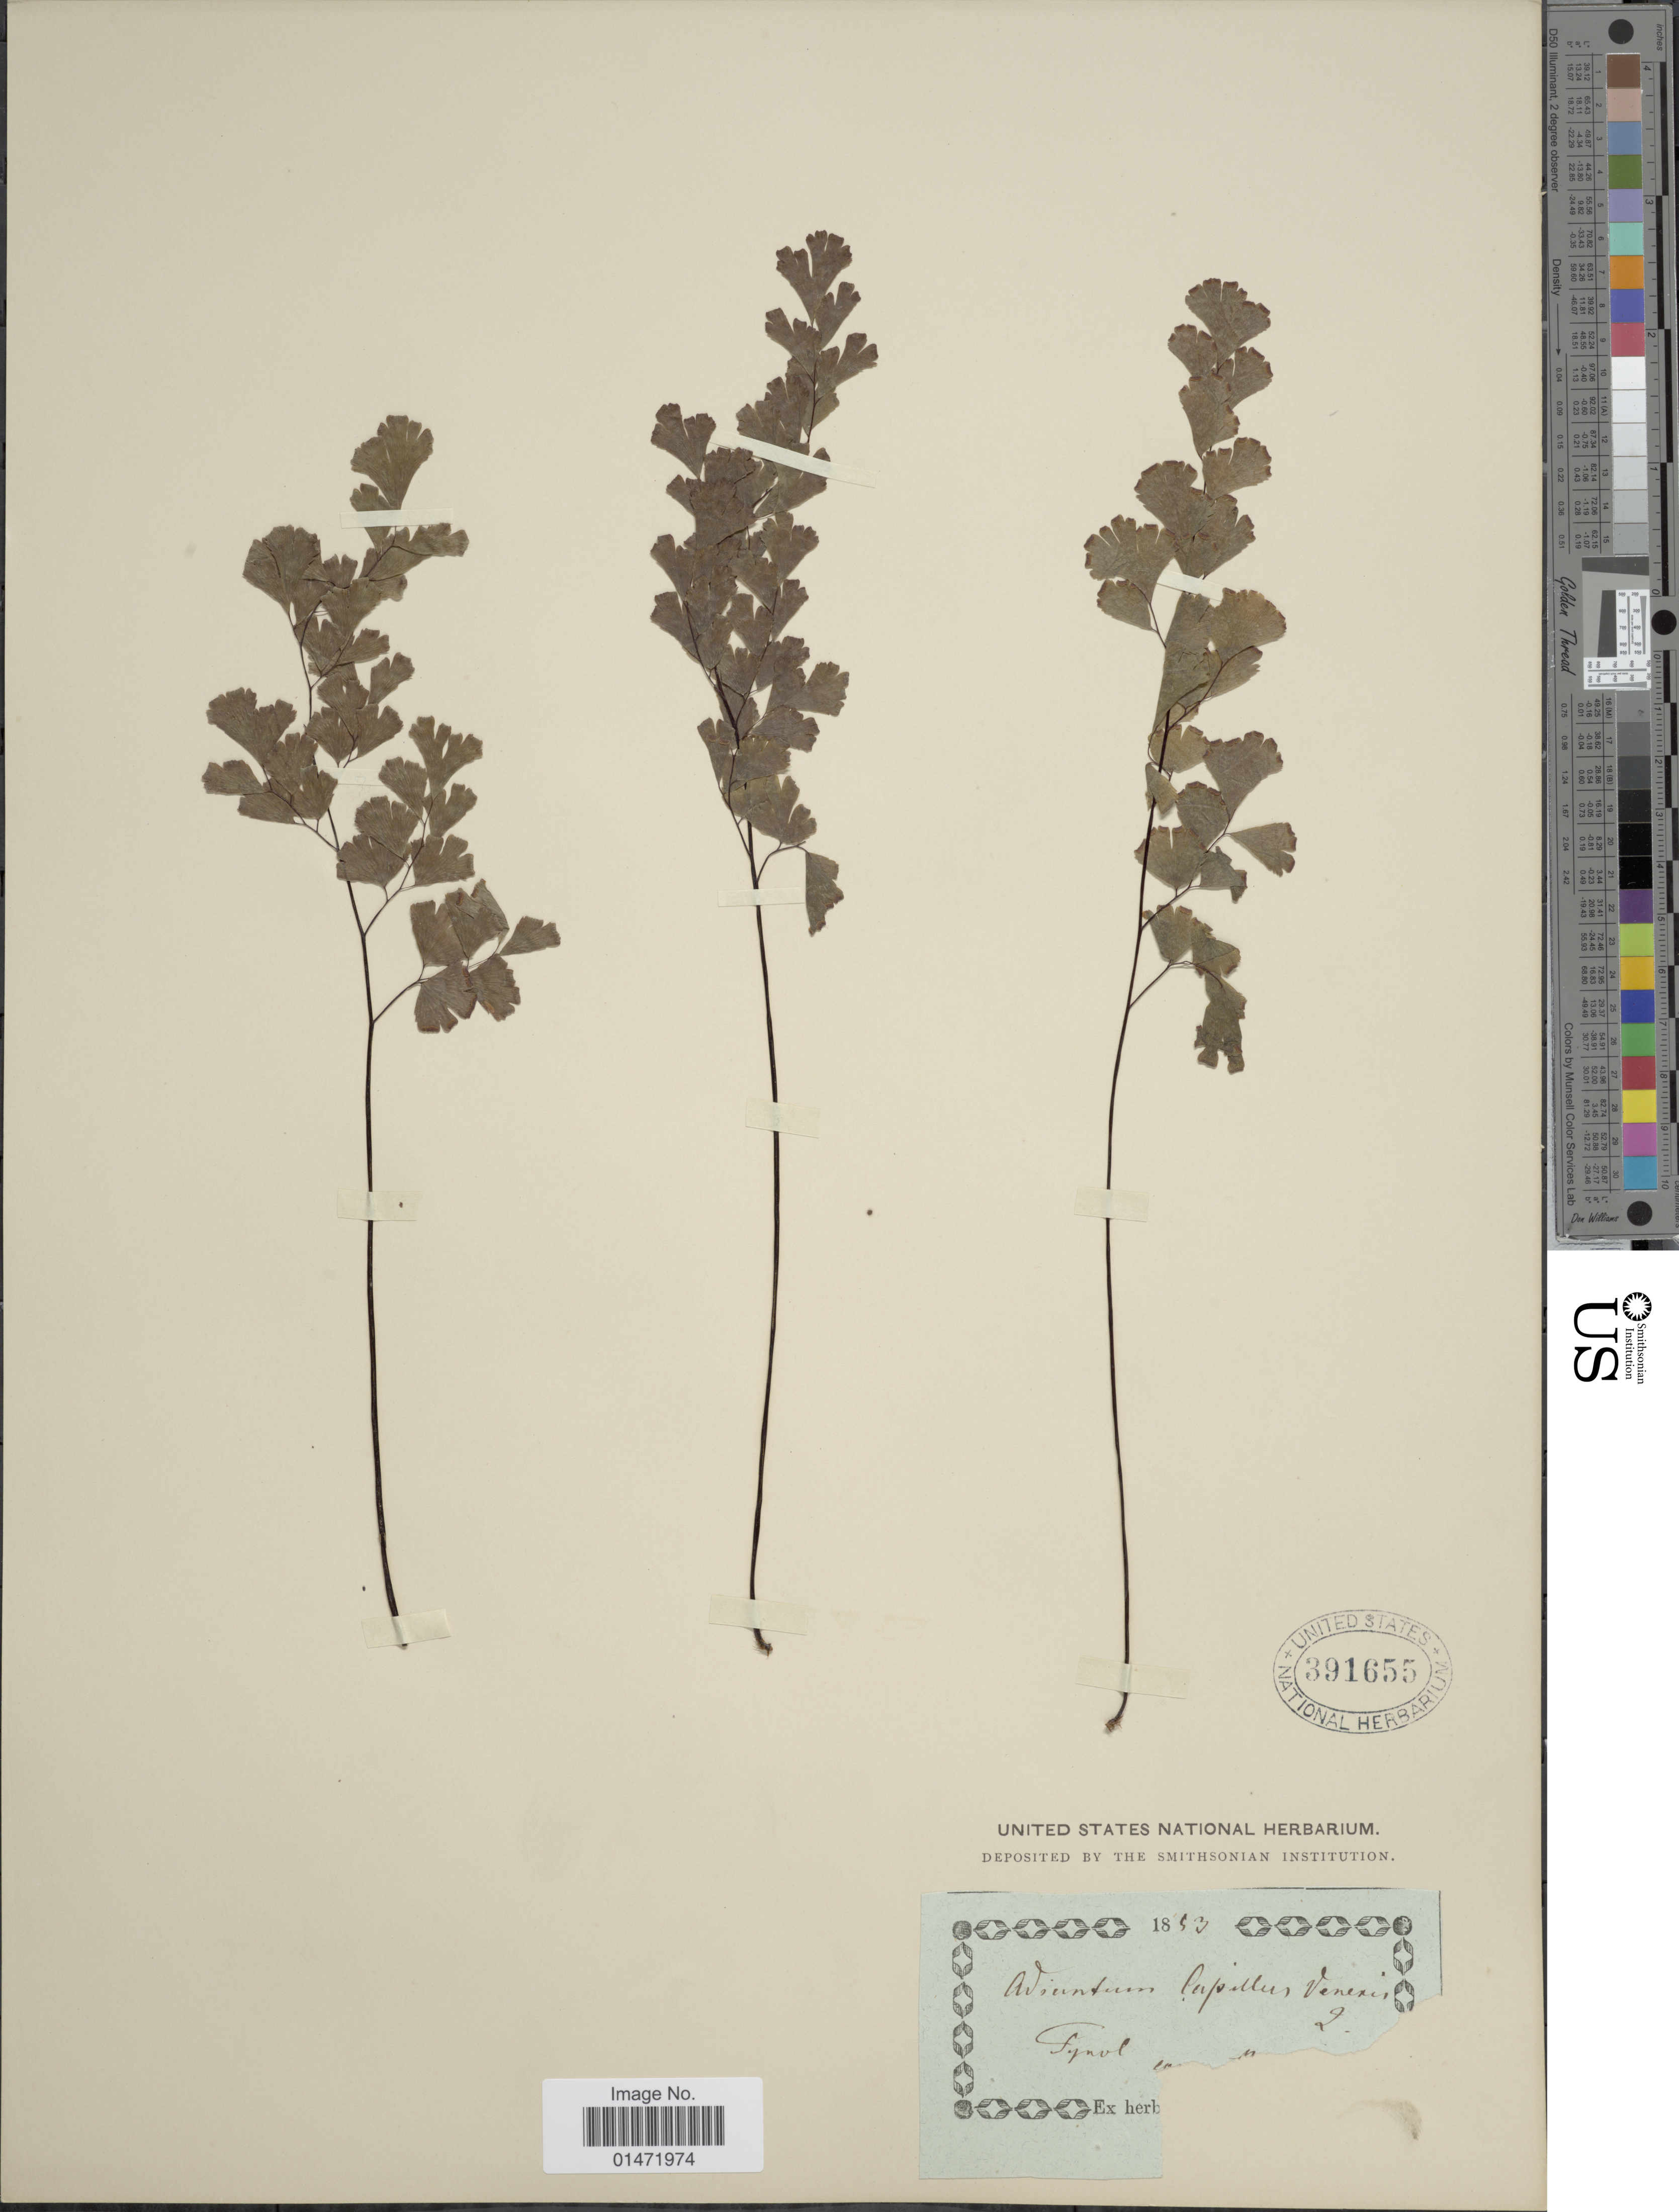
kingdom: Plantae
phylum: Tracheophyta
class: Polypodiopsida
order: Polypodiales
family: Pteridaceae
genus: Adiantum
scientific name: Adiantum capillus-veneris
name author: L.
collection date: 1853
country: Austria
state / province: Tirol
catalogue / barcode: US 391655